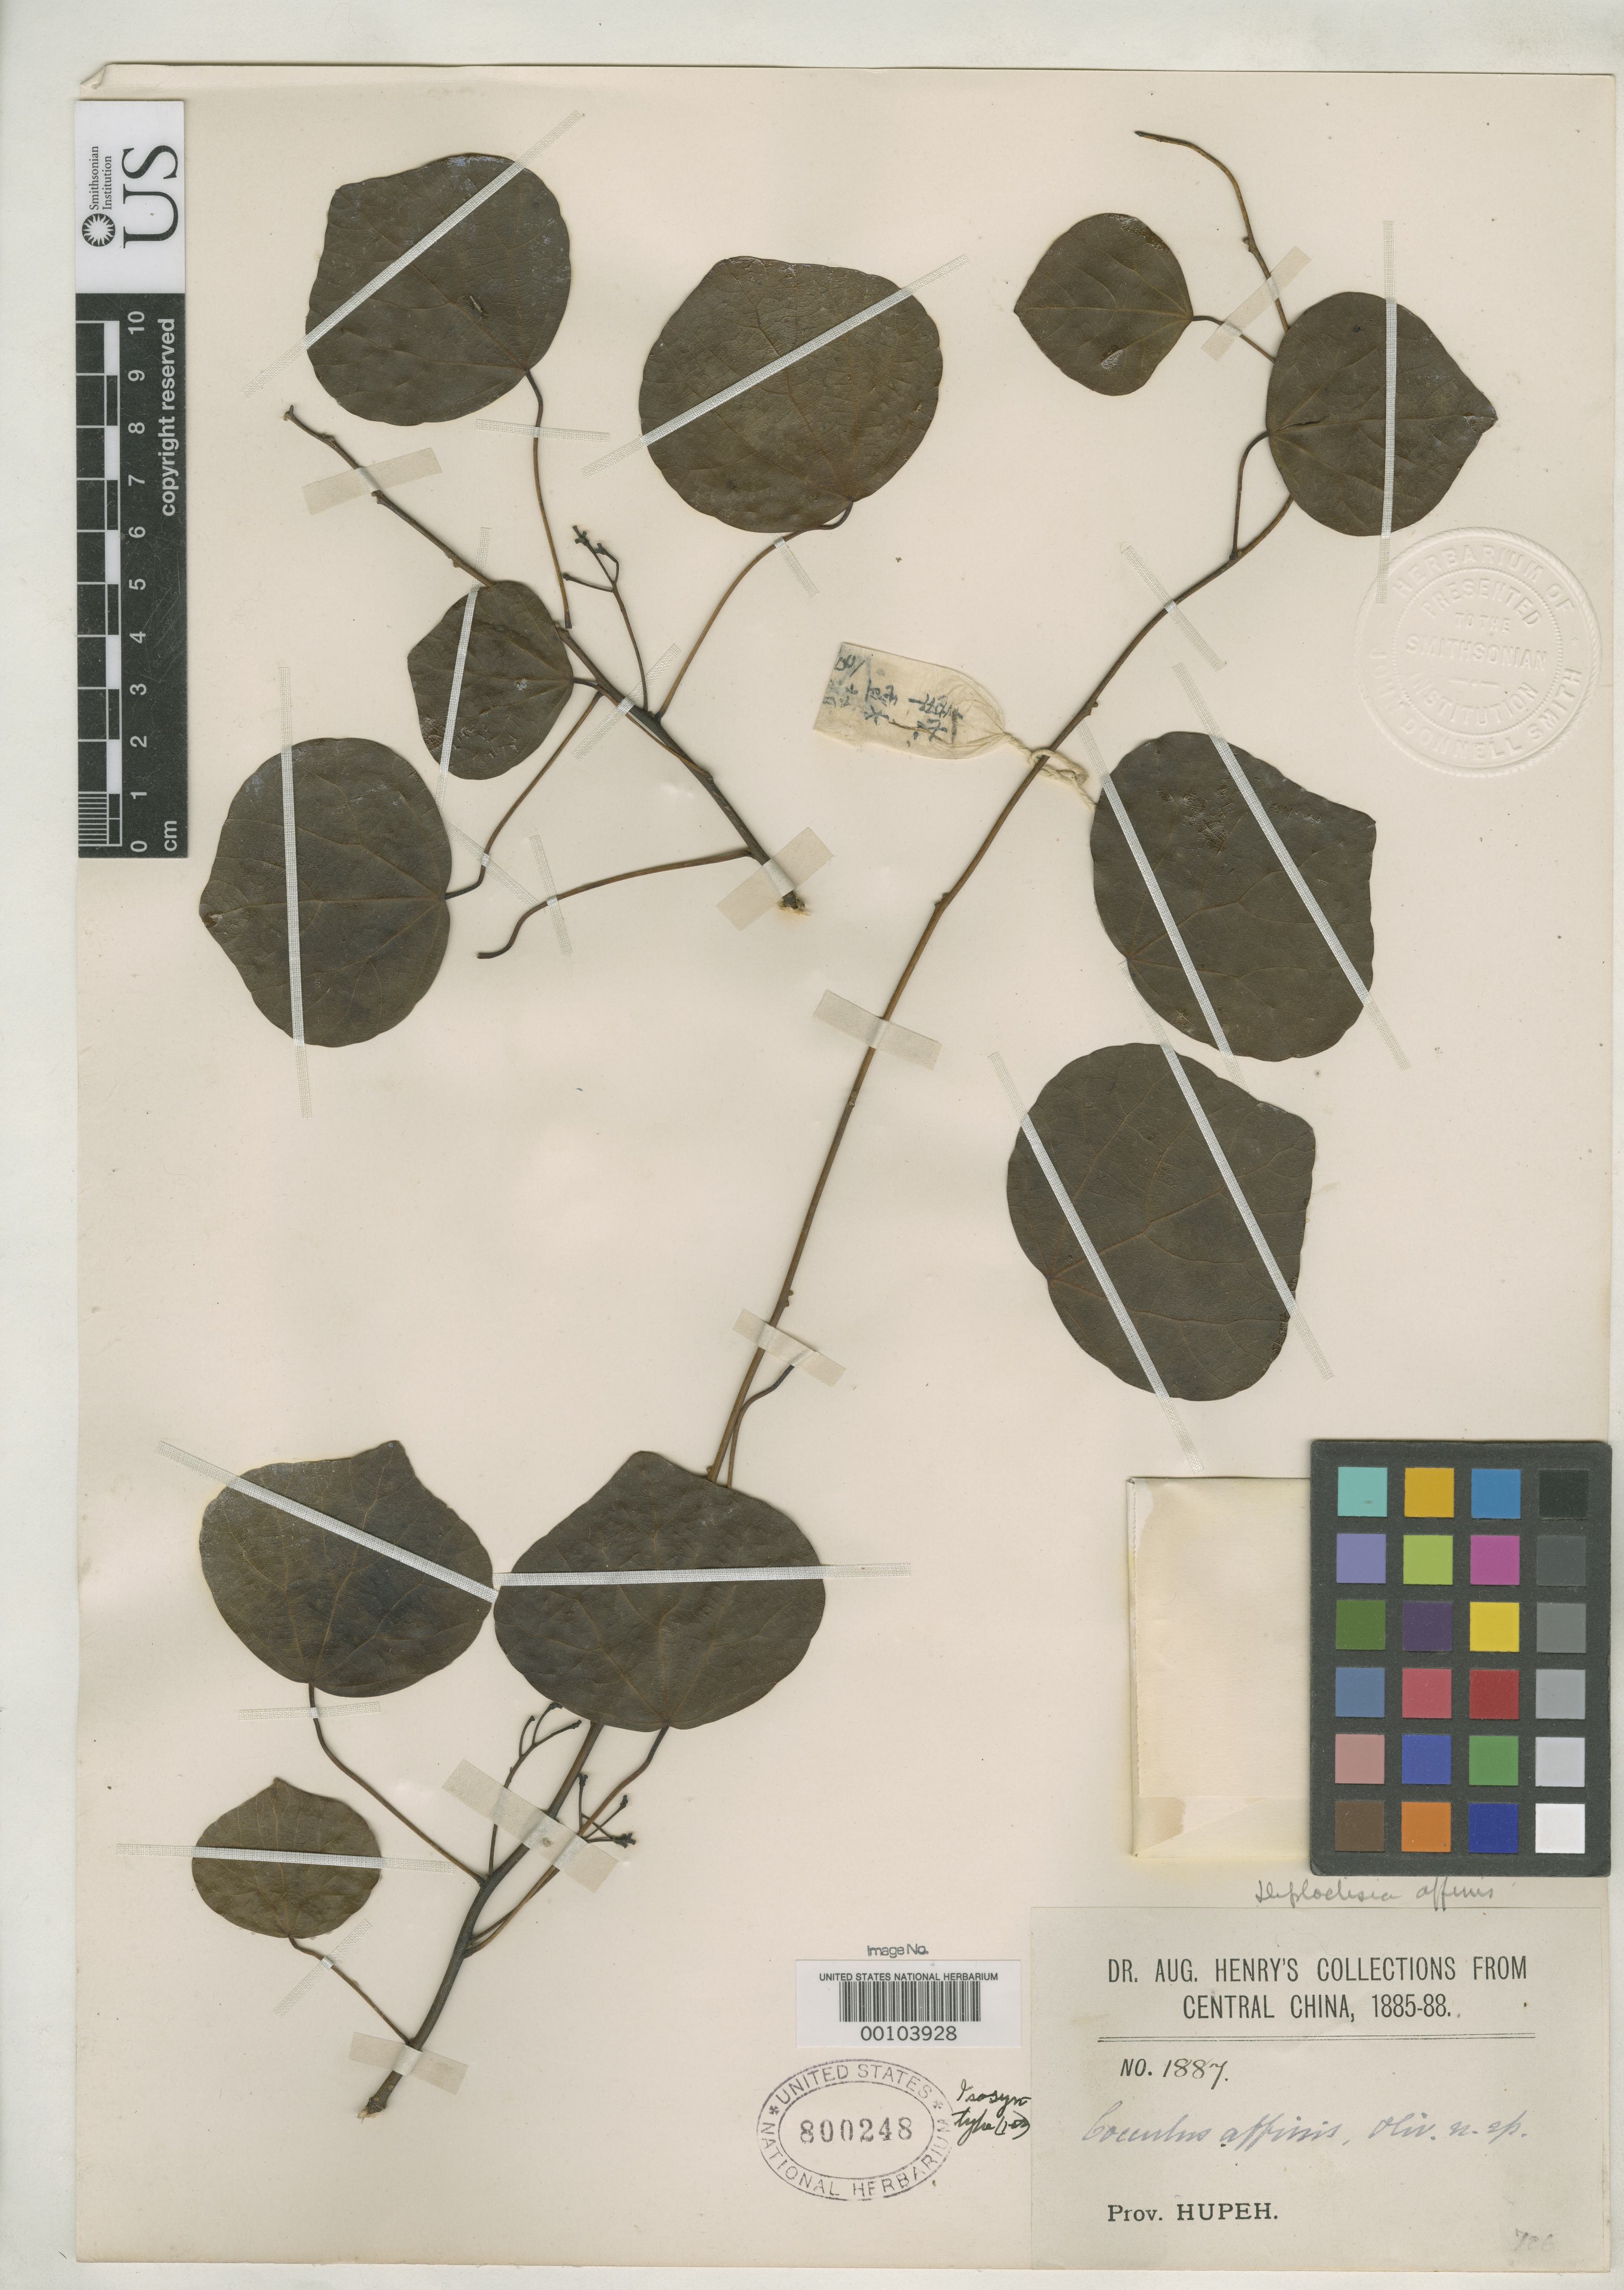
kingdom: Plantae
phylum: Tracheophyta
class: Magnoliopsida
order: Ranunculales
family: Menispermaceae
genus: Cocculus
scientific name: Cocculus affinis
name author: Oliv.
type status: Isosyntype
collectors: A. Henry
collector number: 1887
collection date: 1885/1888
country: China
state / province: Hubei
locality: Central China. Prov. Hupeh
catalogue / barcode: US 800248